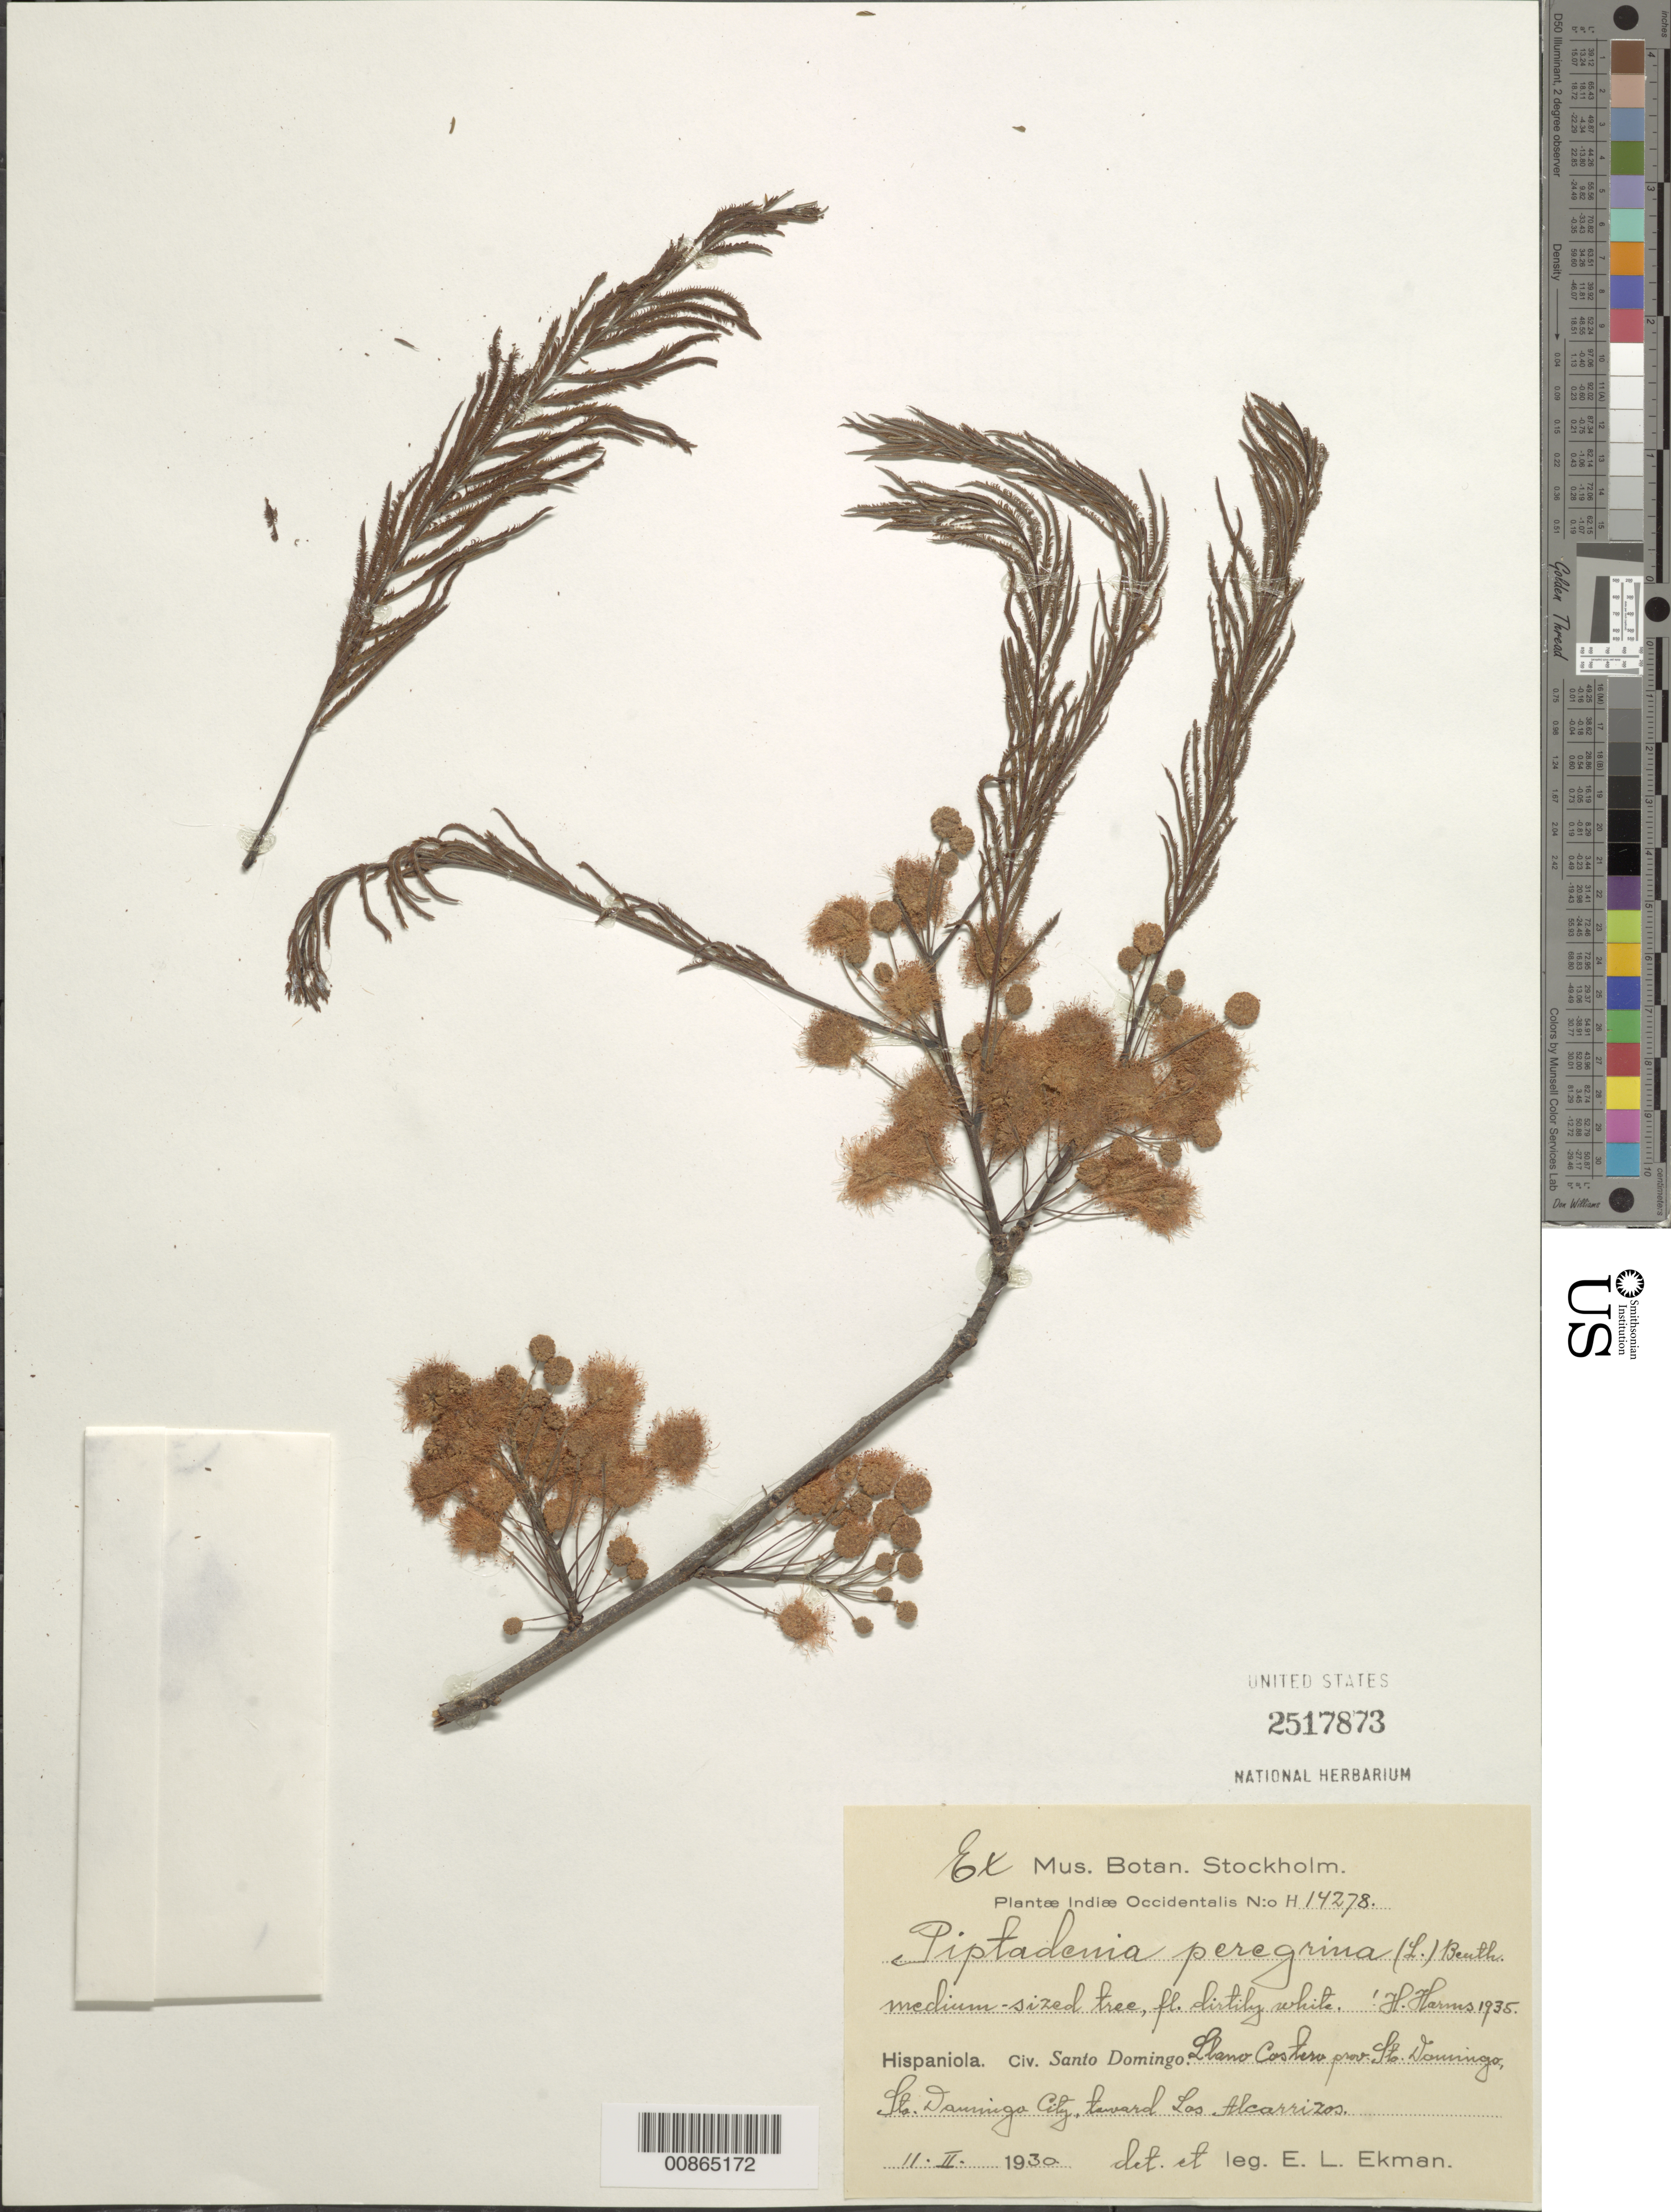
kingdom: Plantae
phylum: Tracheophyta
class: Magnoliopsida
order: Fabales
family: Fabaceae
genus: Anadenanthera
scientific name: Anadenanthera peregrina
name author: (L.) Speg.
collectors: E. L. Ekman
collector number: H 14278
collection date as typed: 11 Feb 1930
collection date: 1930-02-11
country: Dominican Republic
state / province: Distrito Nacional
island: Hispaniola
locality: Llano Costero, Prov. Sto. Domingo (obsolete), Sto. Domingo City, toward Los Alcarrizos.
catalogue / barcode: US 2517873